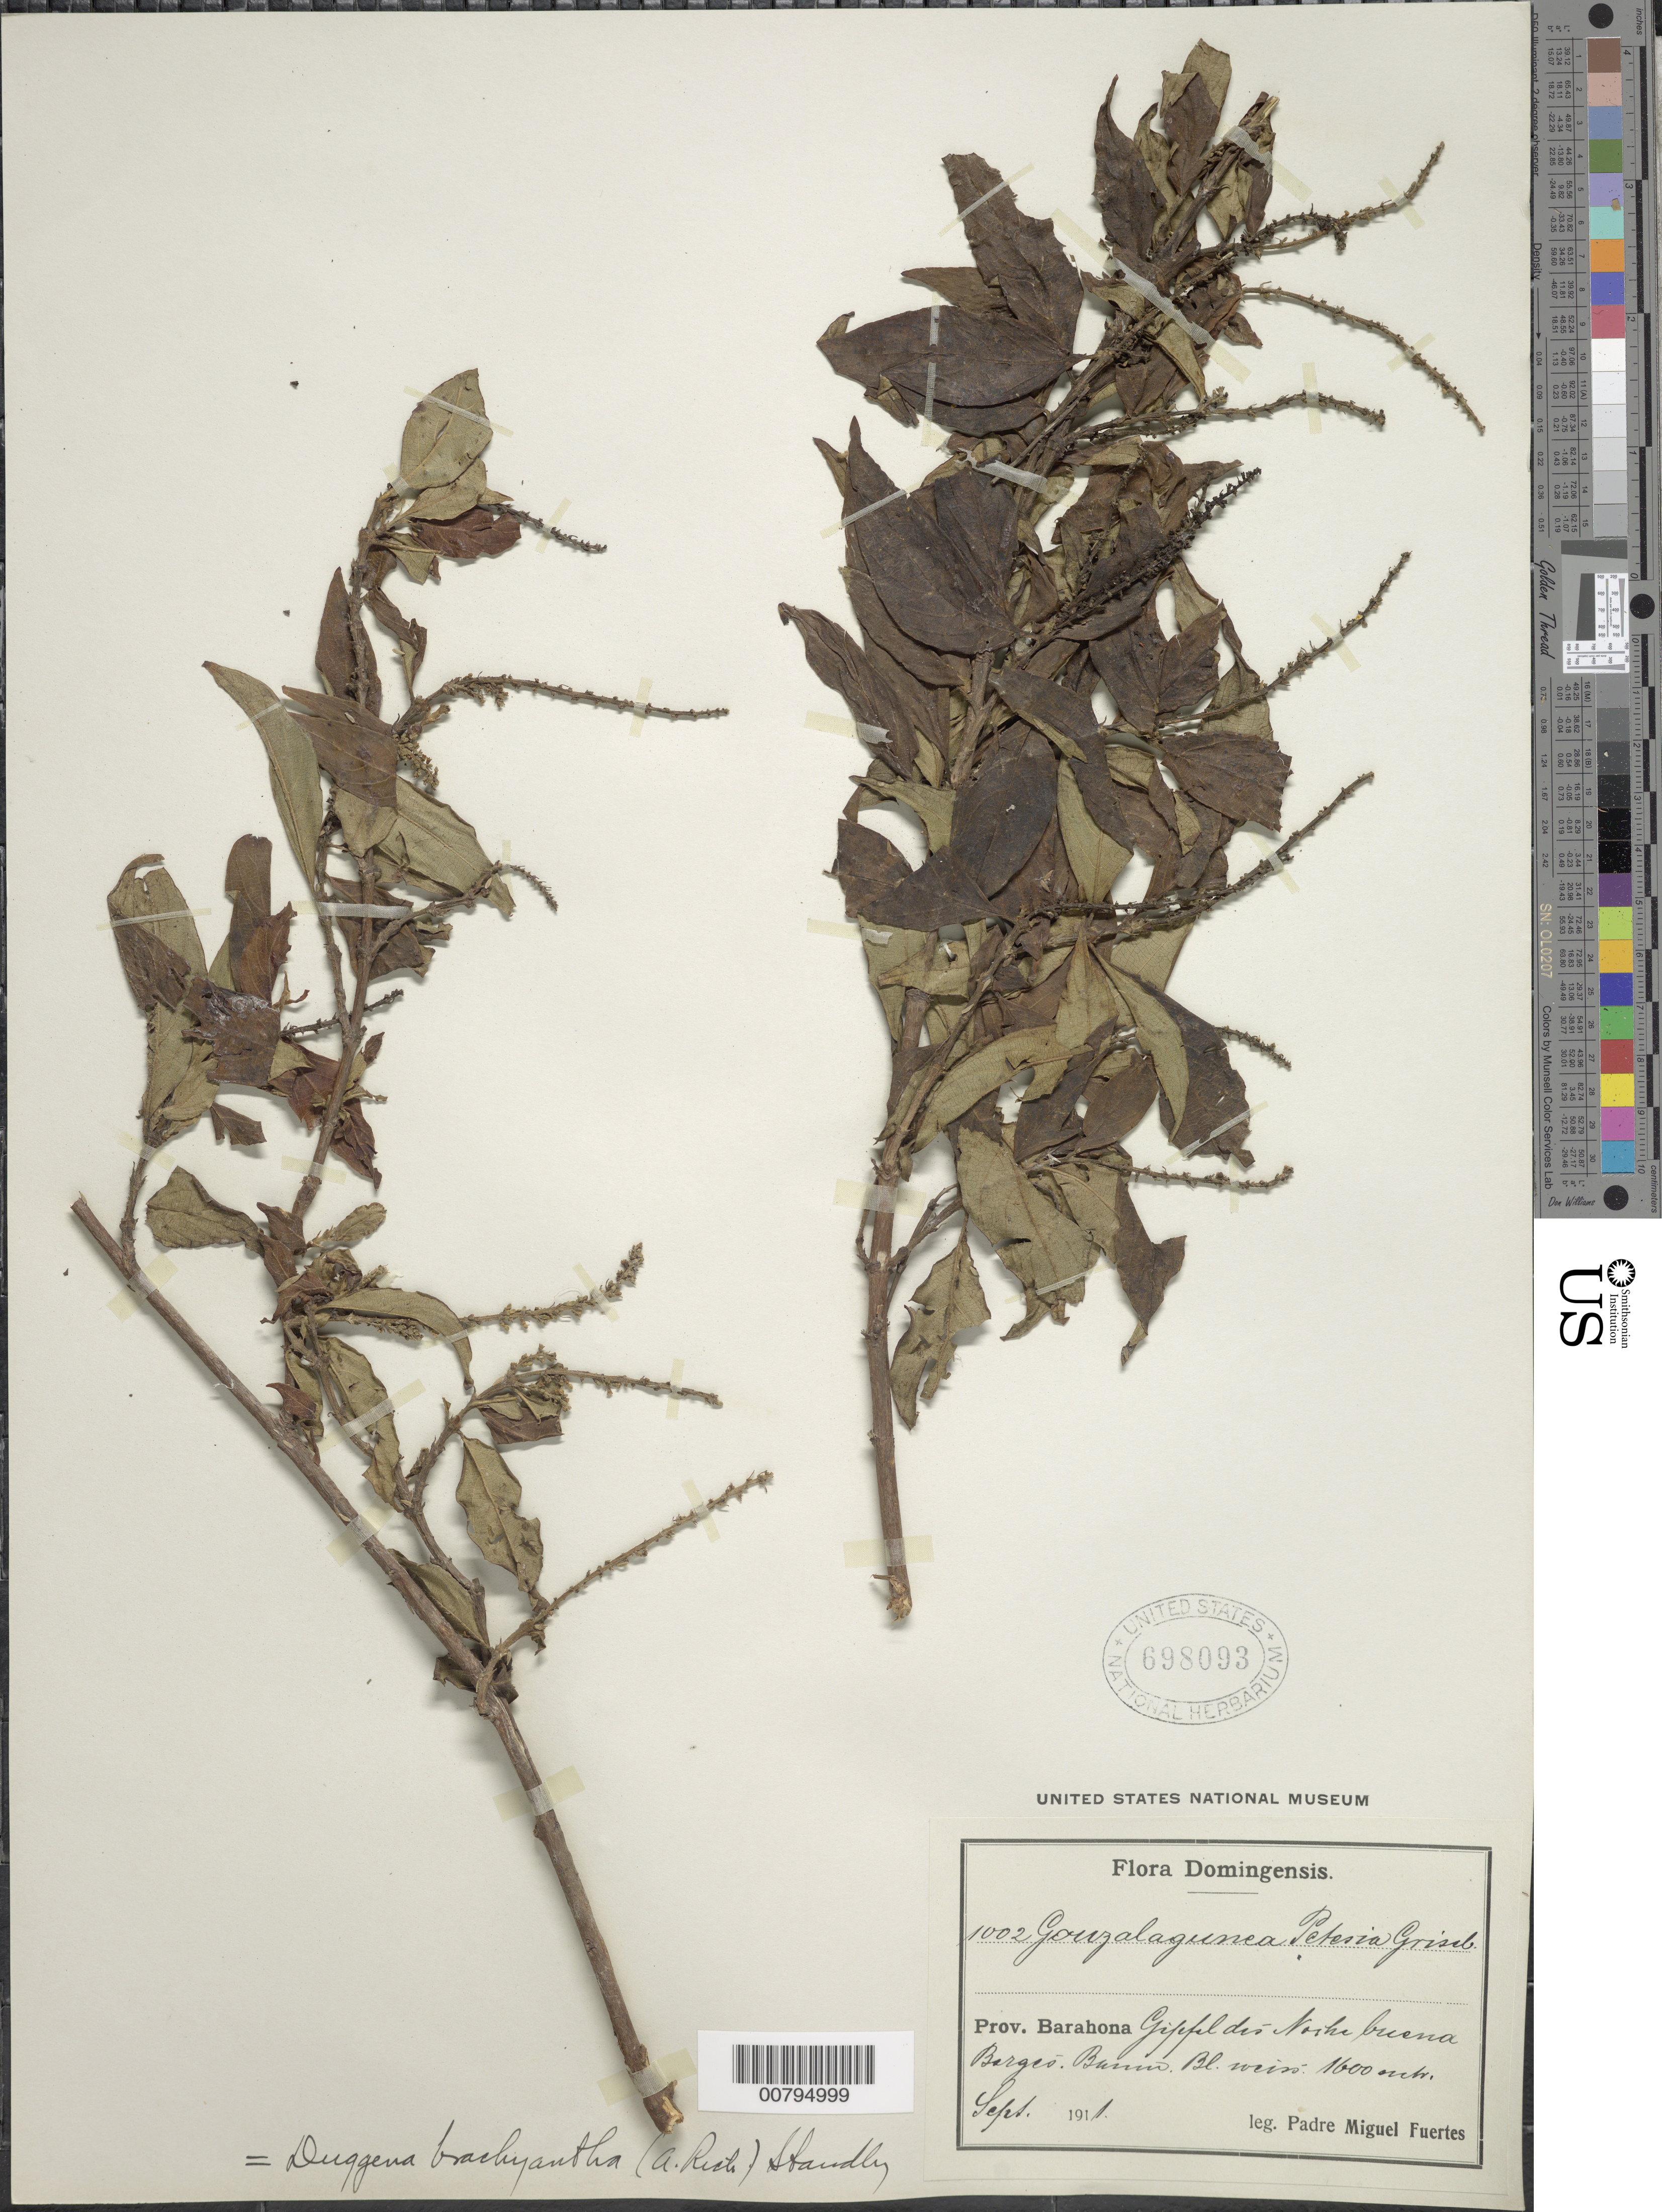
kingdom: Plantae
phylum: Tracheophyta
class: Magnoliopsida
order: Gentianales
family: Rubiaceae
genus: Gonzalagunia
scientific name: Gonzalagunia brachyantha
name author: (A. Rich.) Urb.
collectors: M. D. Fuertes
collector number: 1002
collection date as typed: Sep 1911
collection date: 1911-09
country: Dominican Republic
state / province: Barahona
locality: Gifepl des - Noche buena (sp?) Barges. Banin. Bl.. Weiss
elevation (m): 1600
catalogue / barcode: US 698093